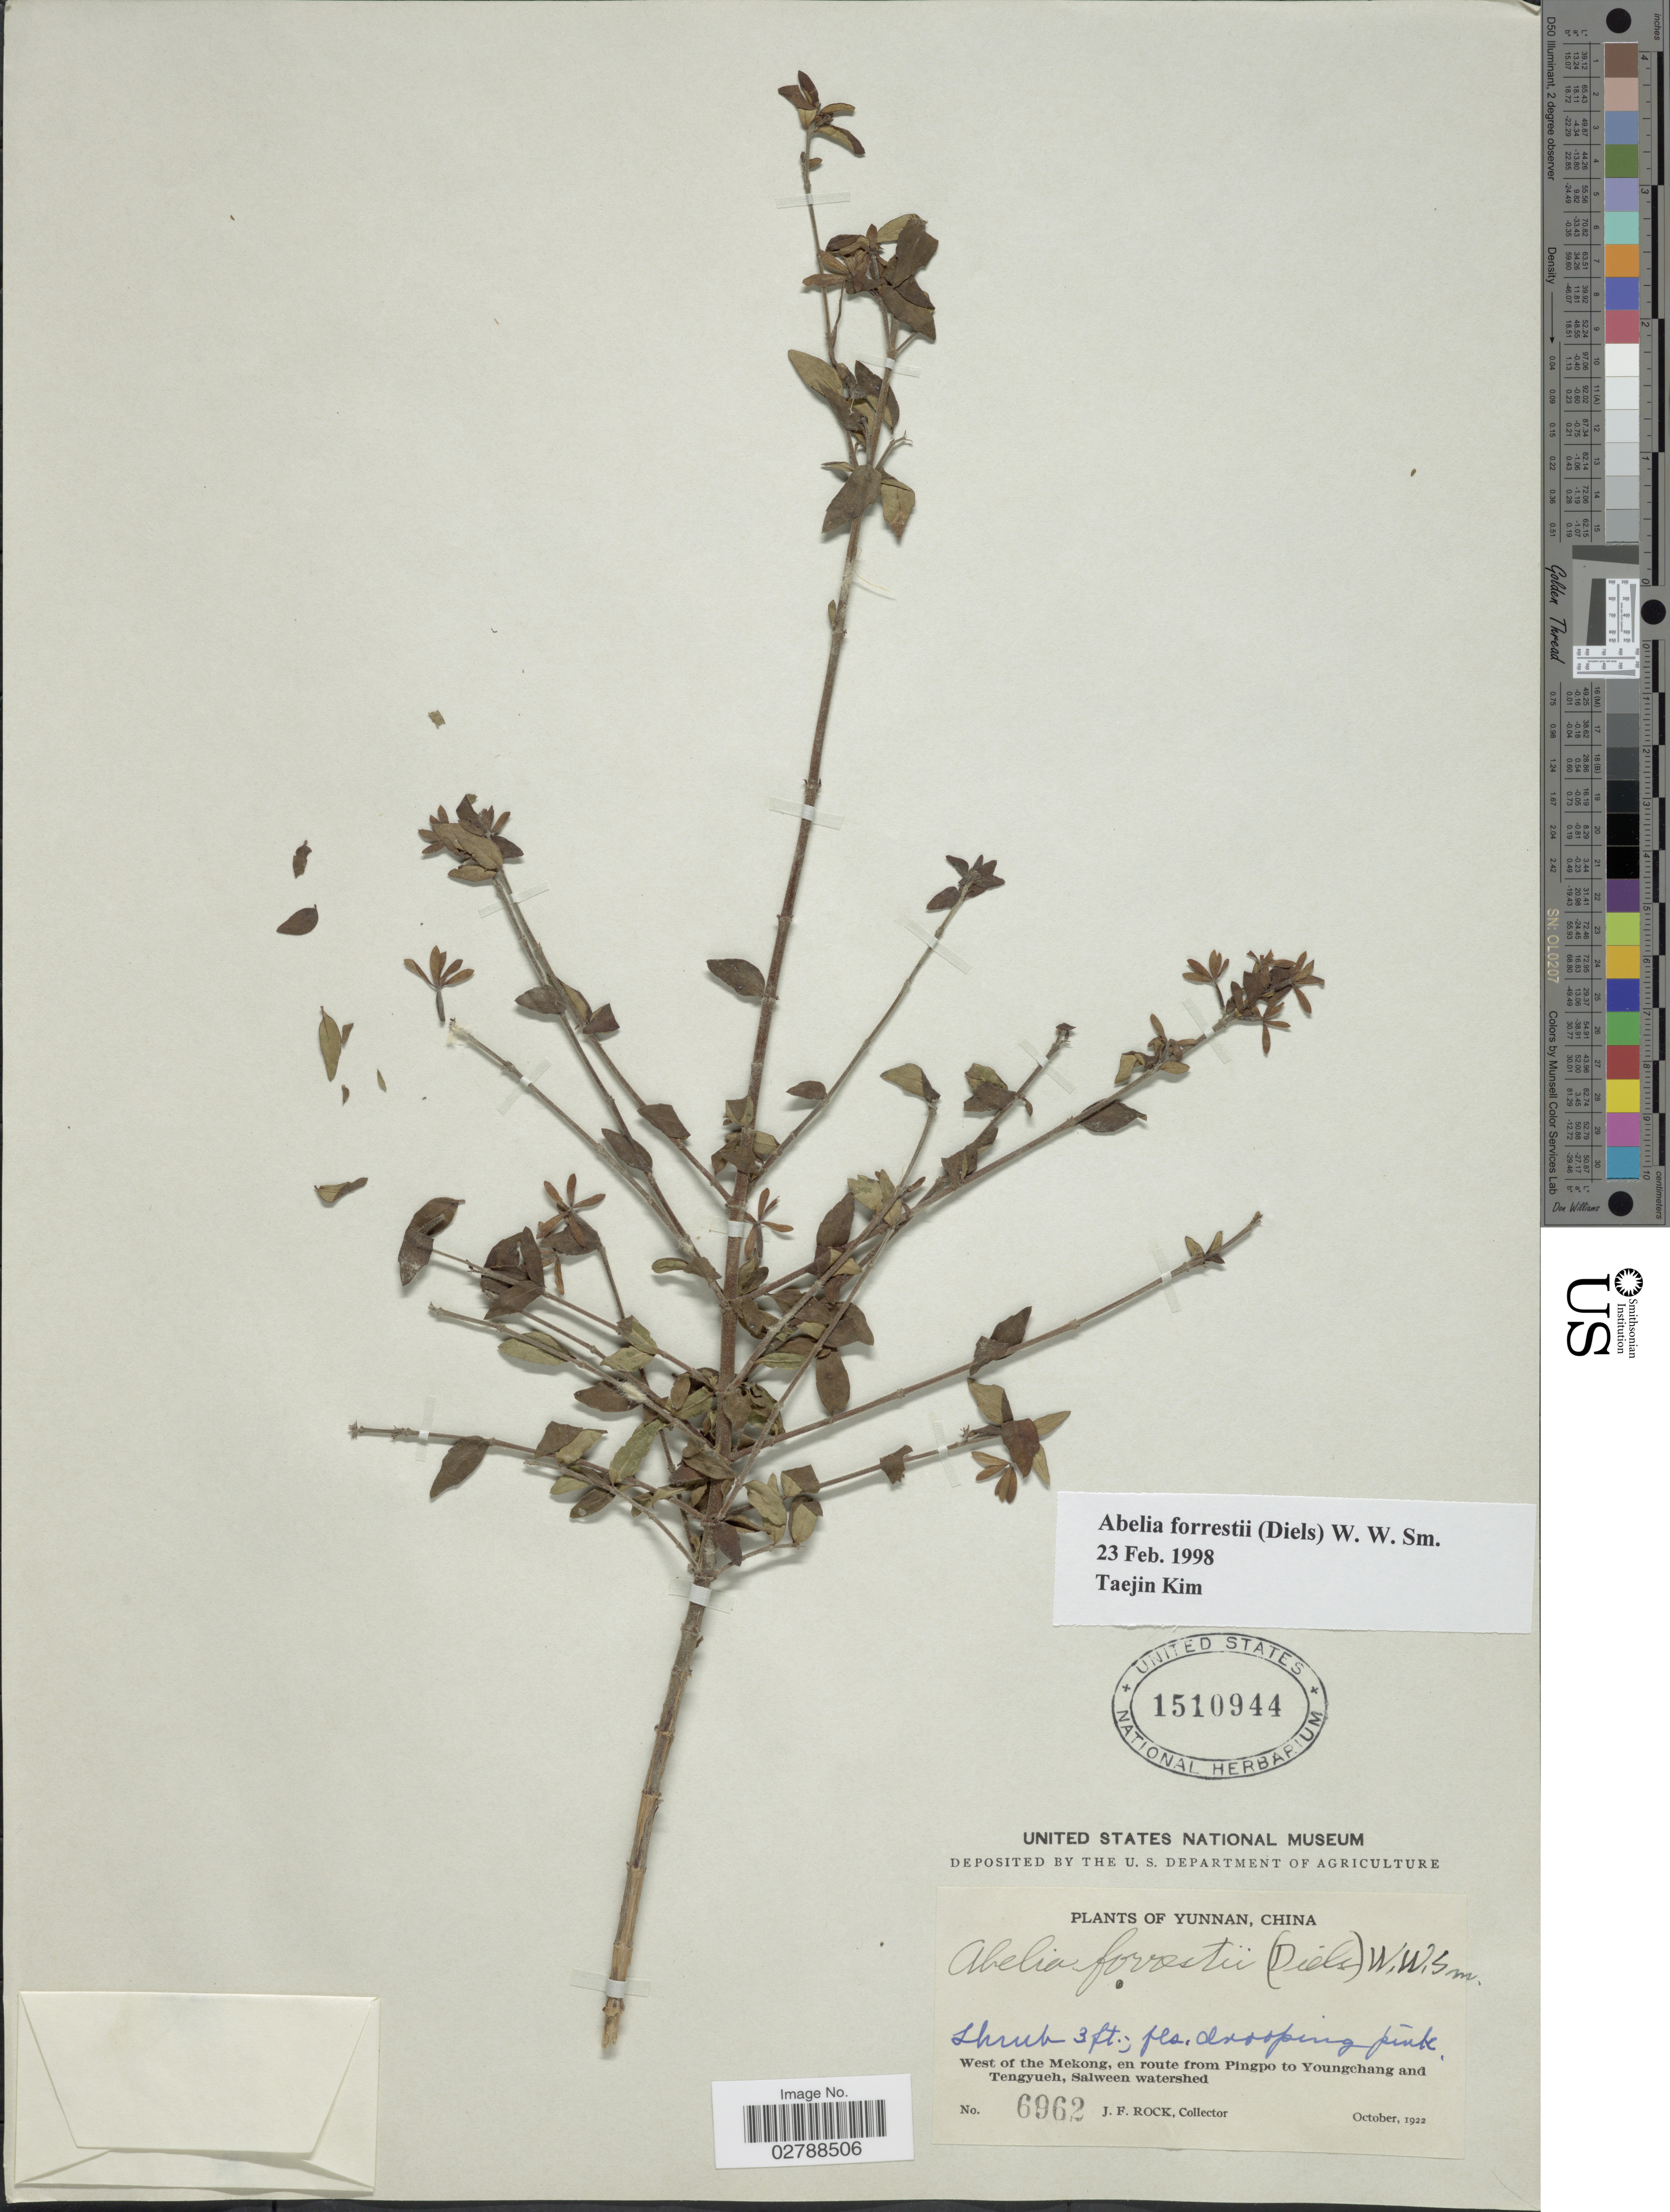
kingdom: Plantae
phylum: Tracheophyta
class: Magnoliopsida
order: Dipsacales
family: Caprifoliaceae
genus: Abelia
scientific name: Abelia forrestii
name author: (Diels) W.W. Sm.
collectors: J. Rock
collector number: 6962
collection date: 1922-10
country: China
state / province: Yunnan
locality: West of the Mekong, en route from Pingpo to Youngchang and Tengyueh, Salween watershed.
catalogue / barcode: US 1510944